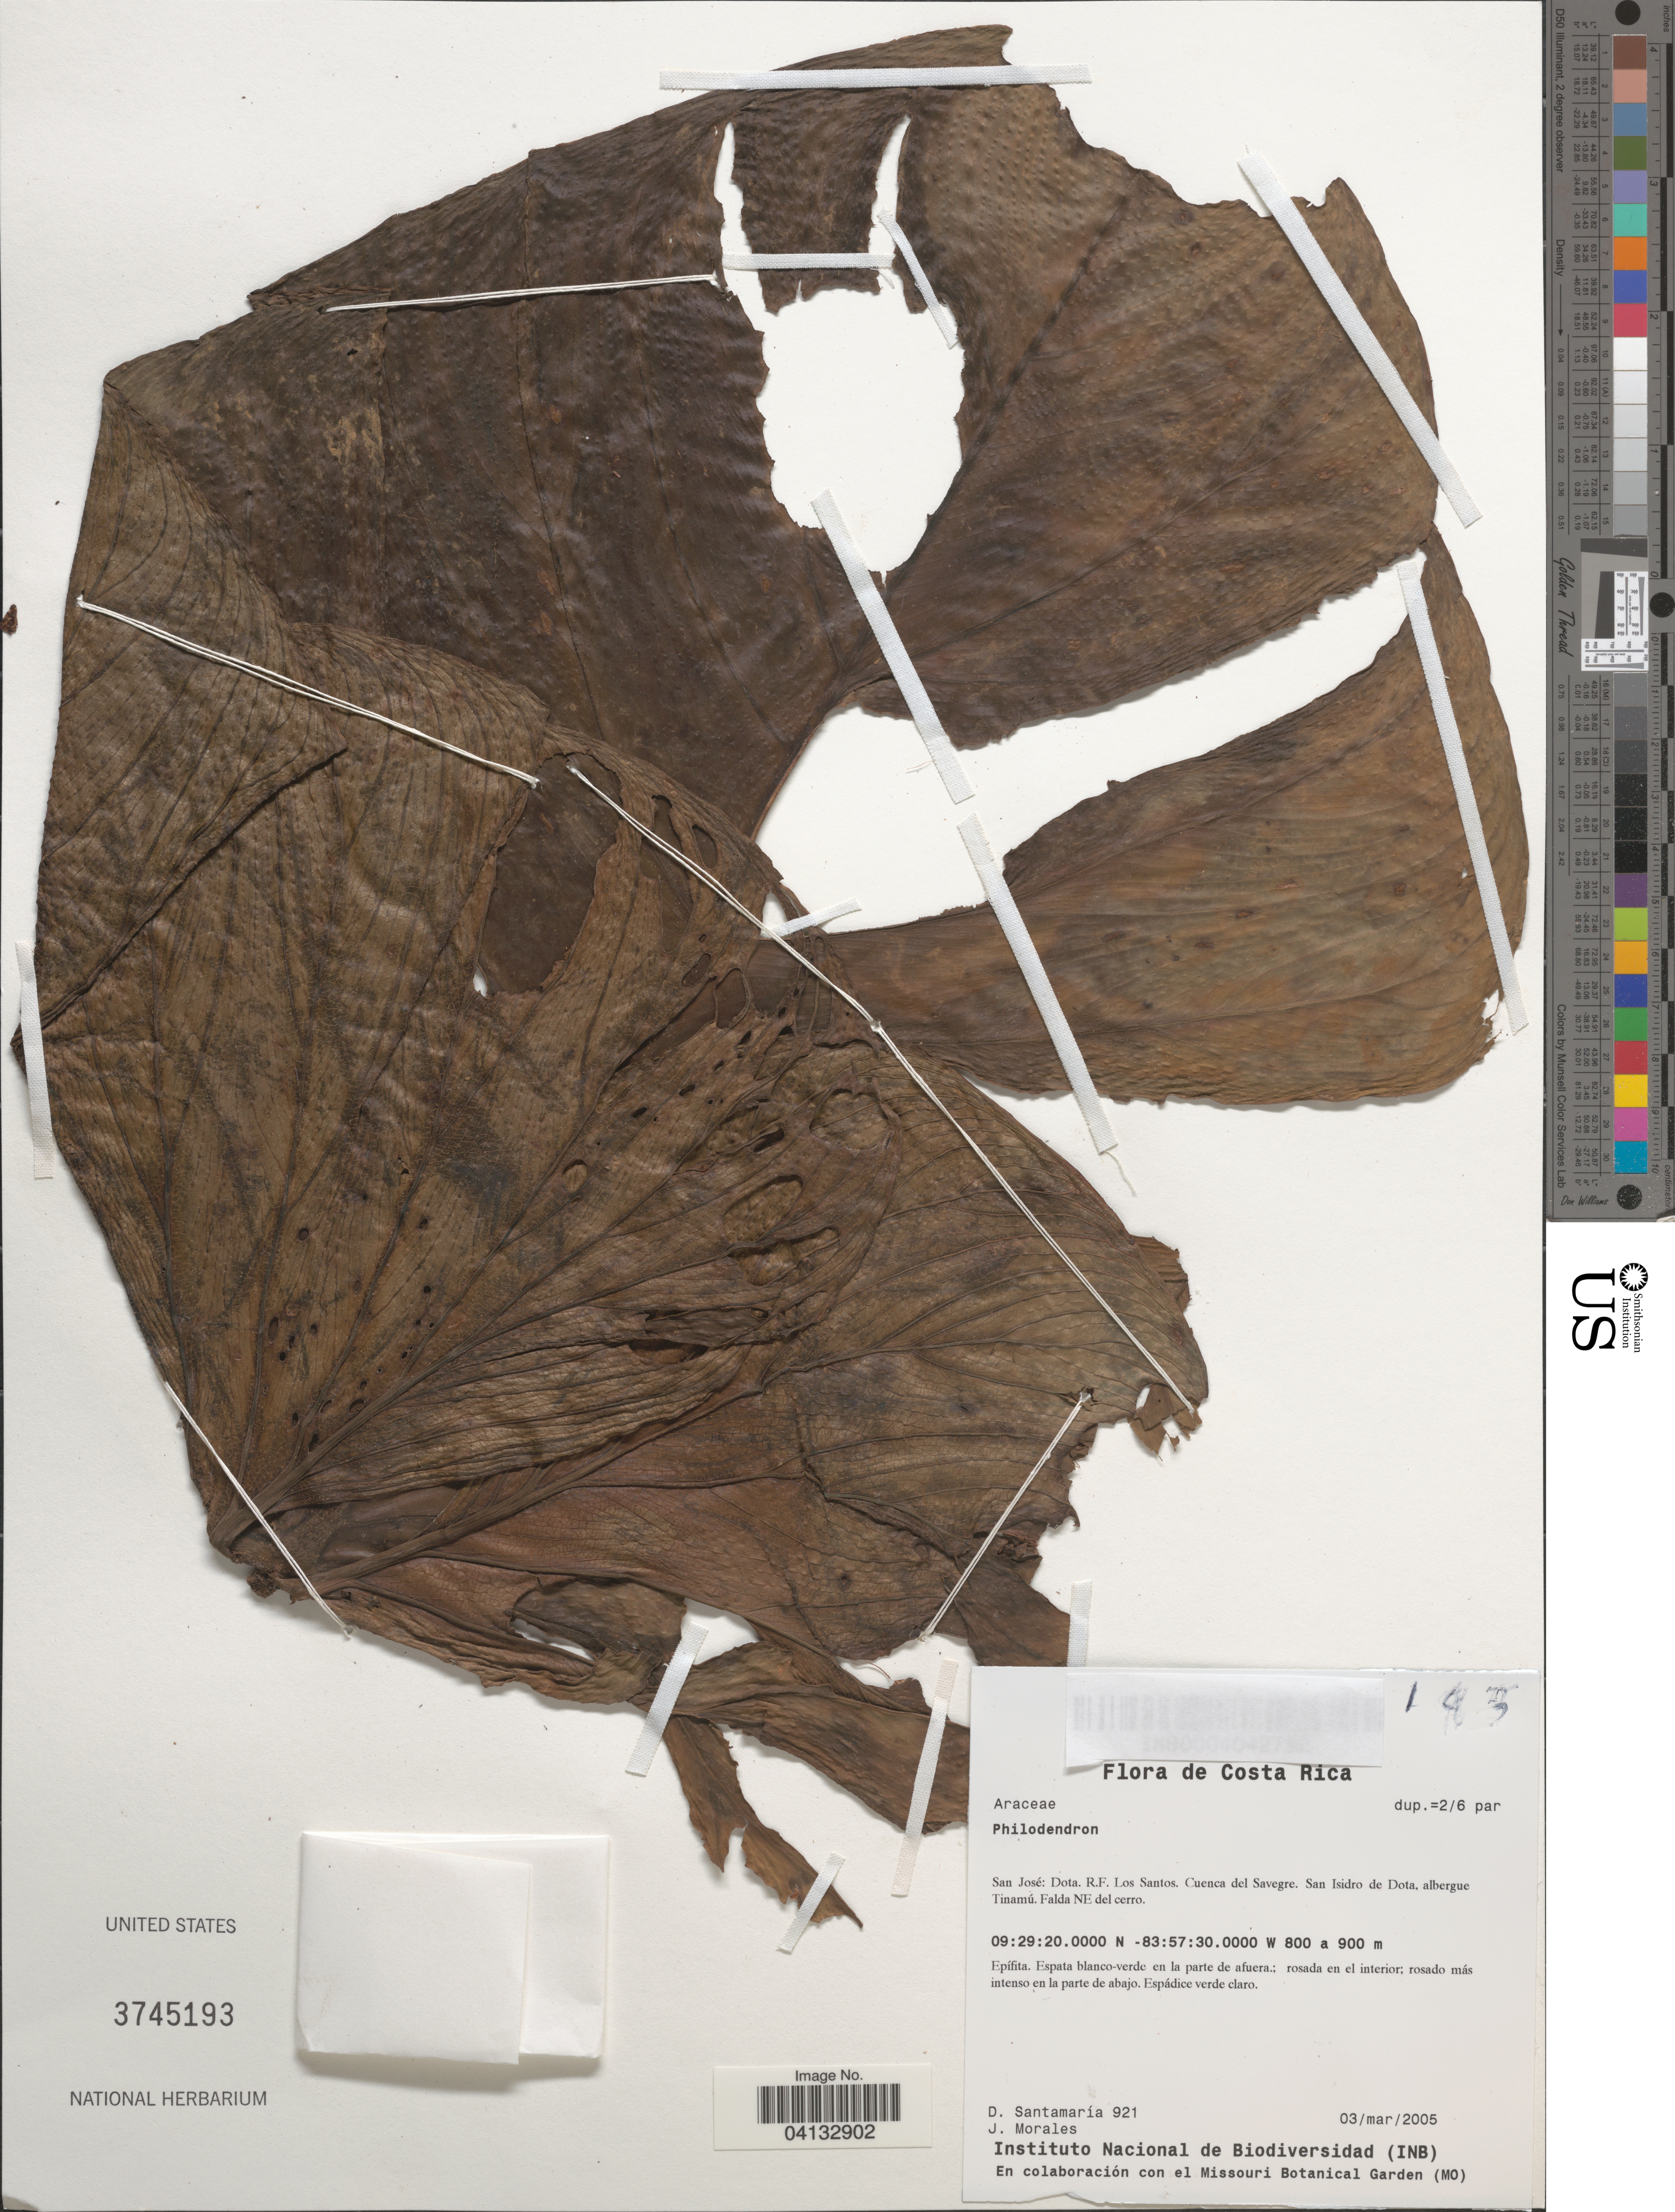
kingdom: Plantae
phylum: Tracheophyta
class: Liliopsida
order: Alismatales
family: Araceae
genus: Philodendron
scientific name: Philodendron sp.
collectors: D. Santamaria & J. Morales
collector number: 921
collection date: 2005-03-03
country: Costa Rica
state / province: San José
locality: Dota. R.F. Los Santos. Cuenca del Savege. San Isidro de Dota, albergue Tinamú. Falda NE del cerro.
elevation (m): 800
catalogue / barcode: US 3745193